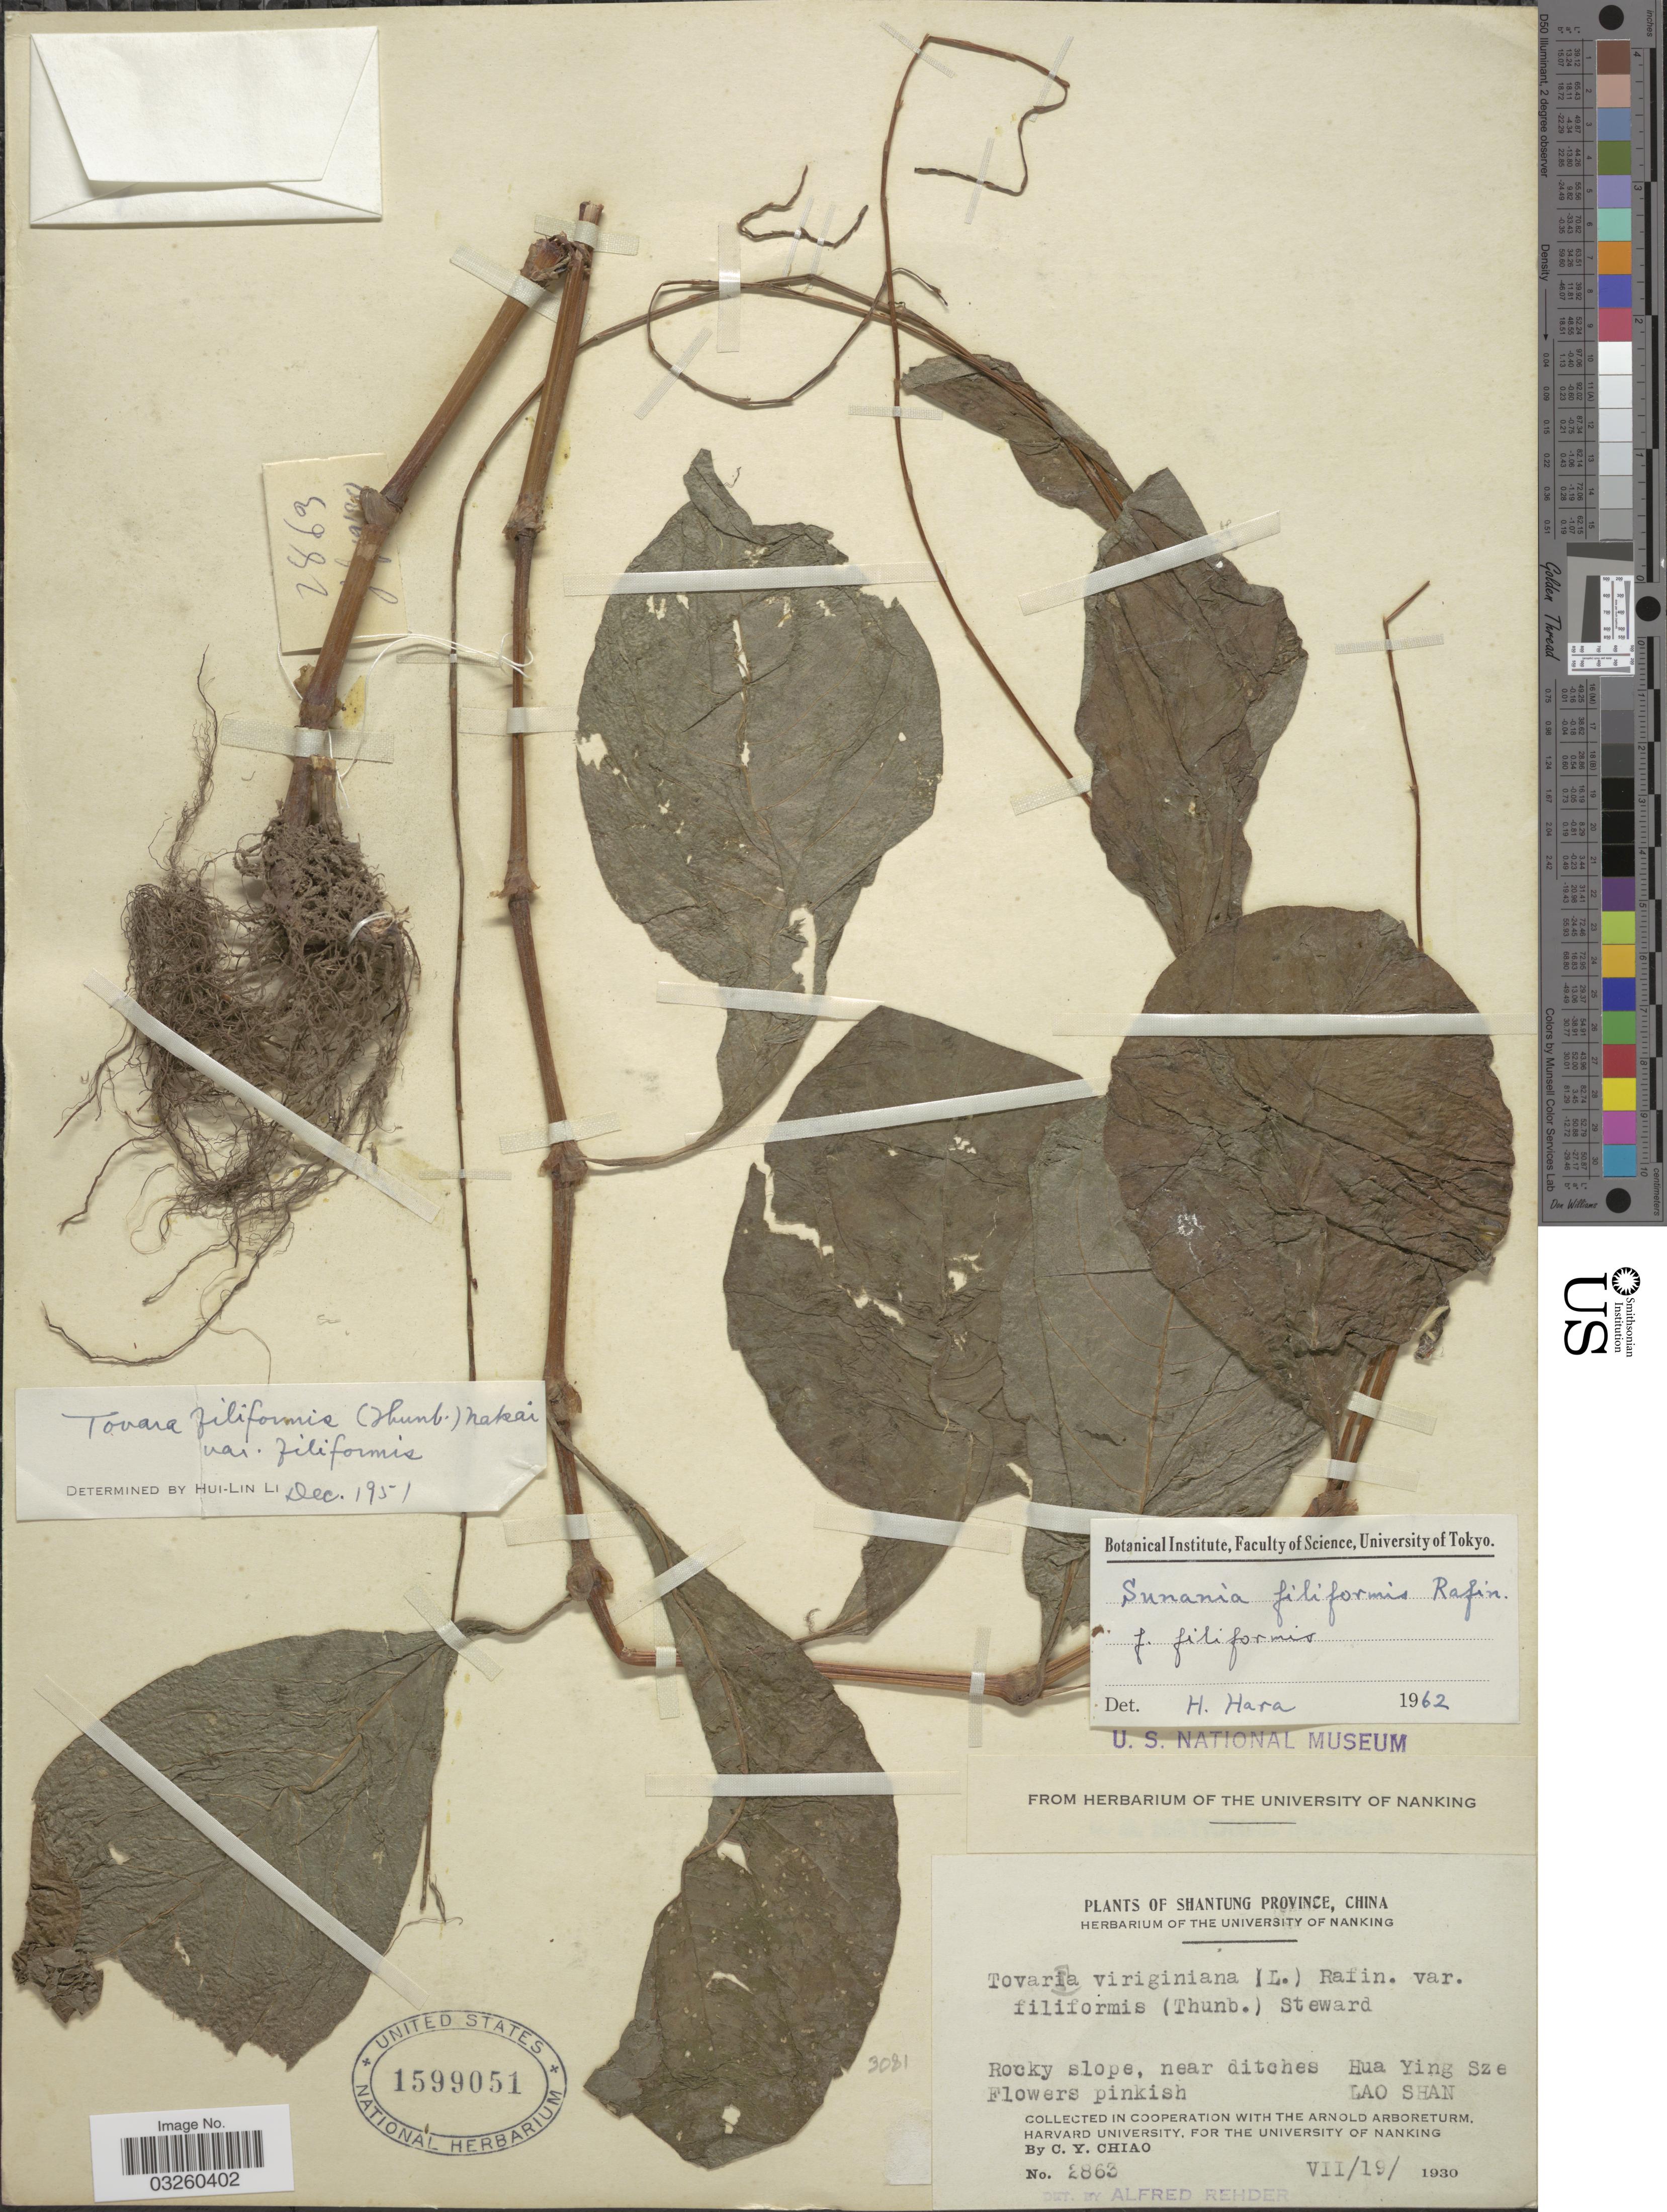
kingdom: Plantae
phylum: Tracheophyta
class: Magnoliopsida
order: Caryophyllales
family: Polygonaceae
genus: Persicaria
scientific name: Persicaria filiformis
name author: (Thunb.) Nakai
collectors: C. Y. Chiao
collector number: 2863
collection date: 1930-07-19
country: China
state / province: Shandong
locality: Shantung Province. Rocky slope, near ditches. Hua Ying Sze. Lao Shan.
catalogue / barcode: US 1599051